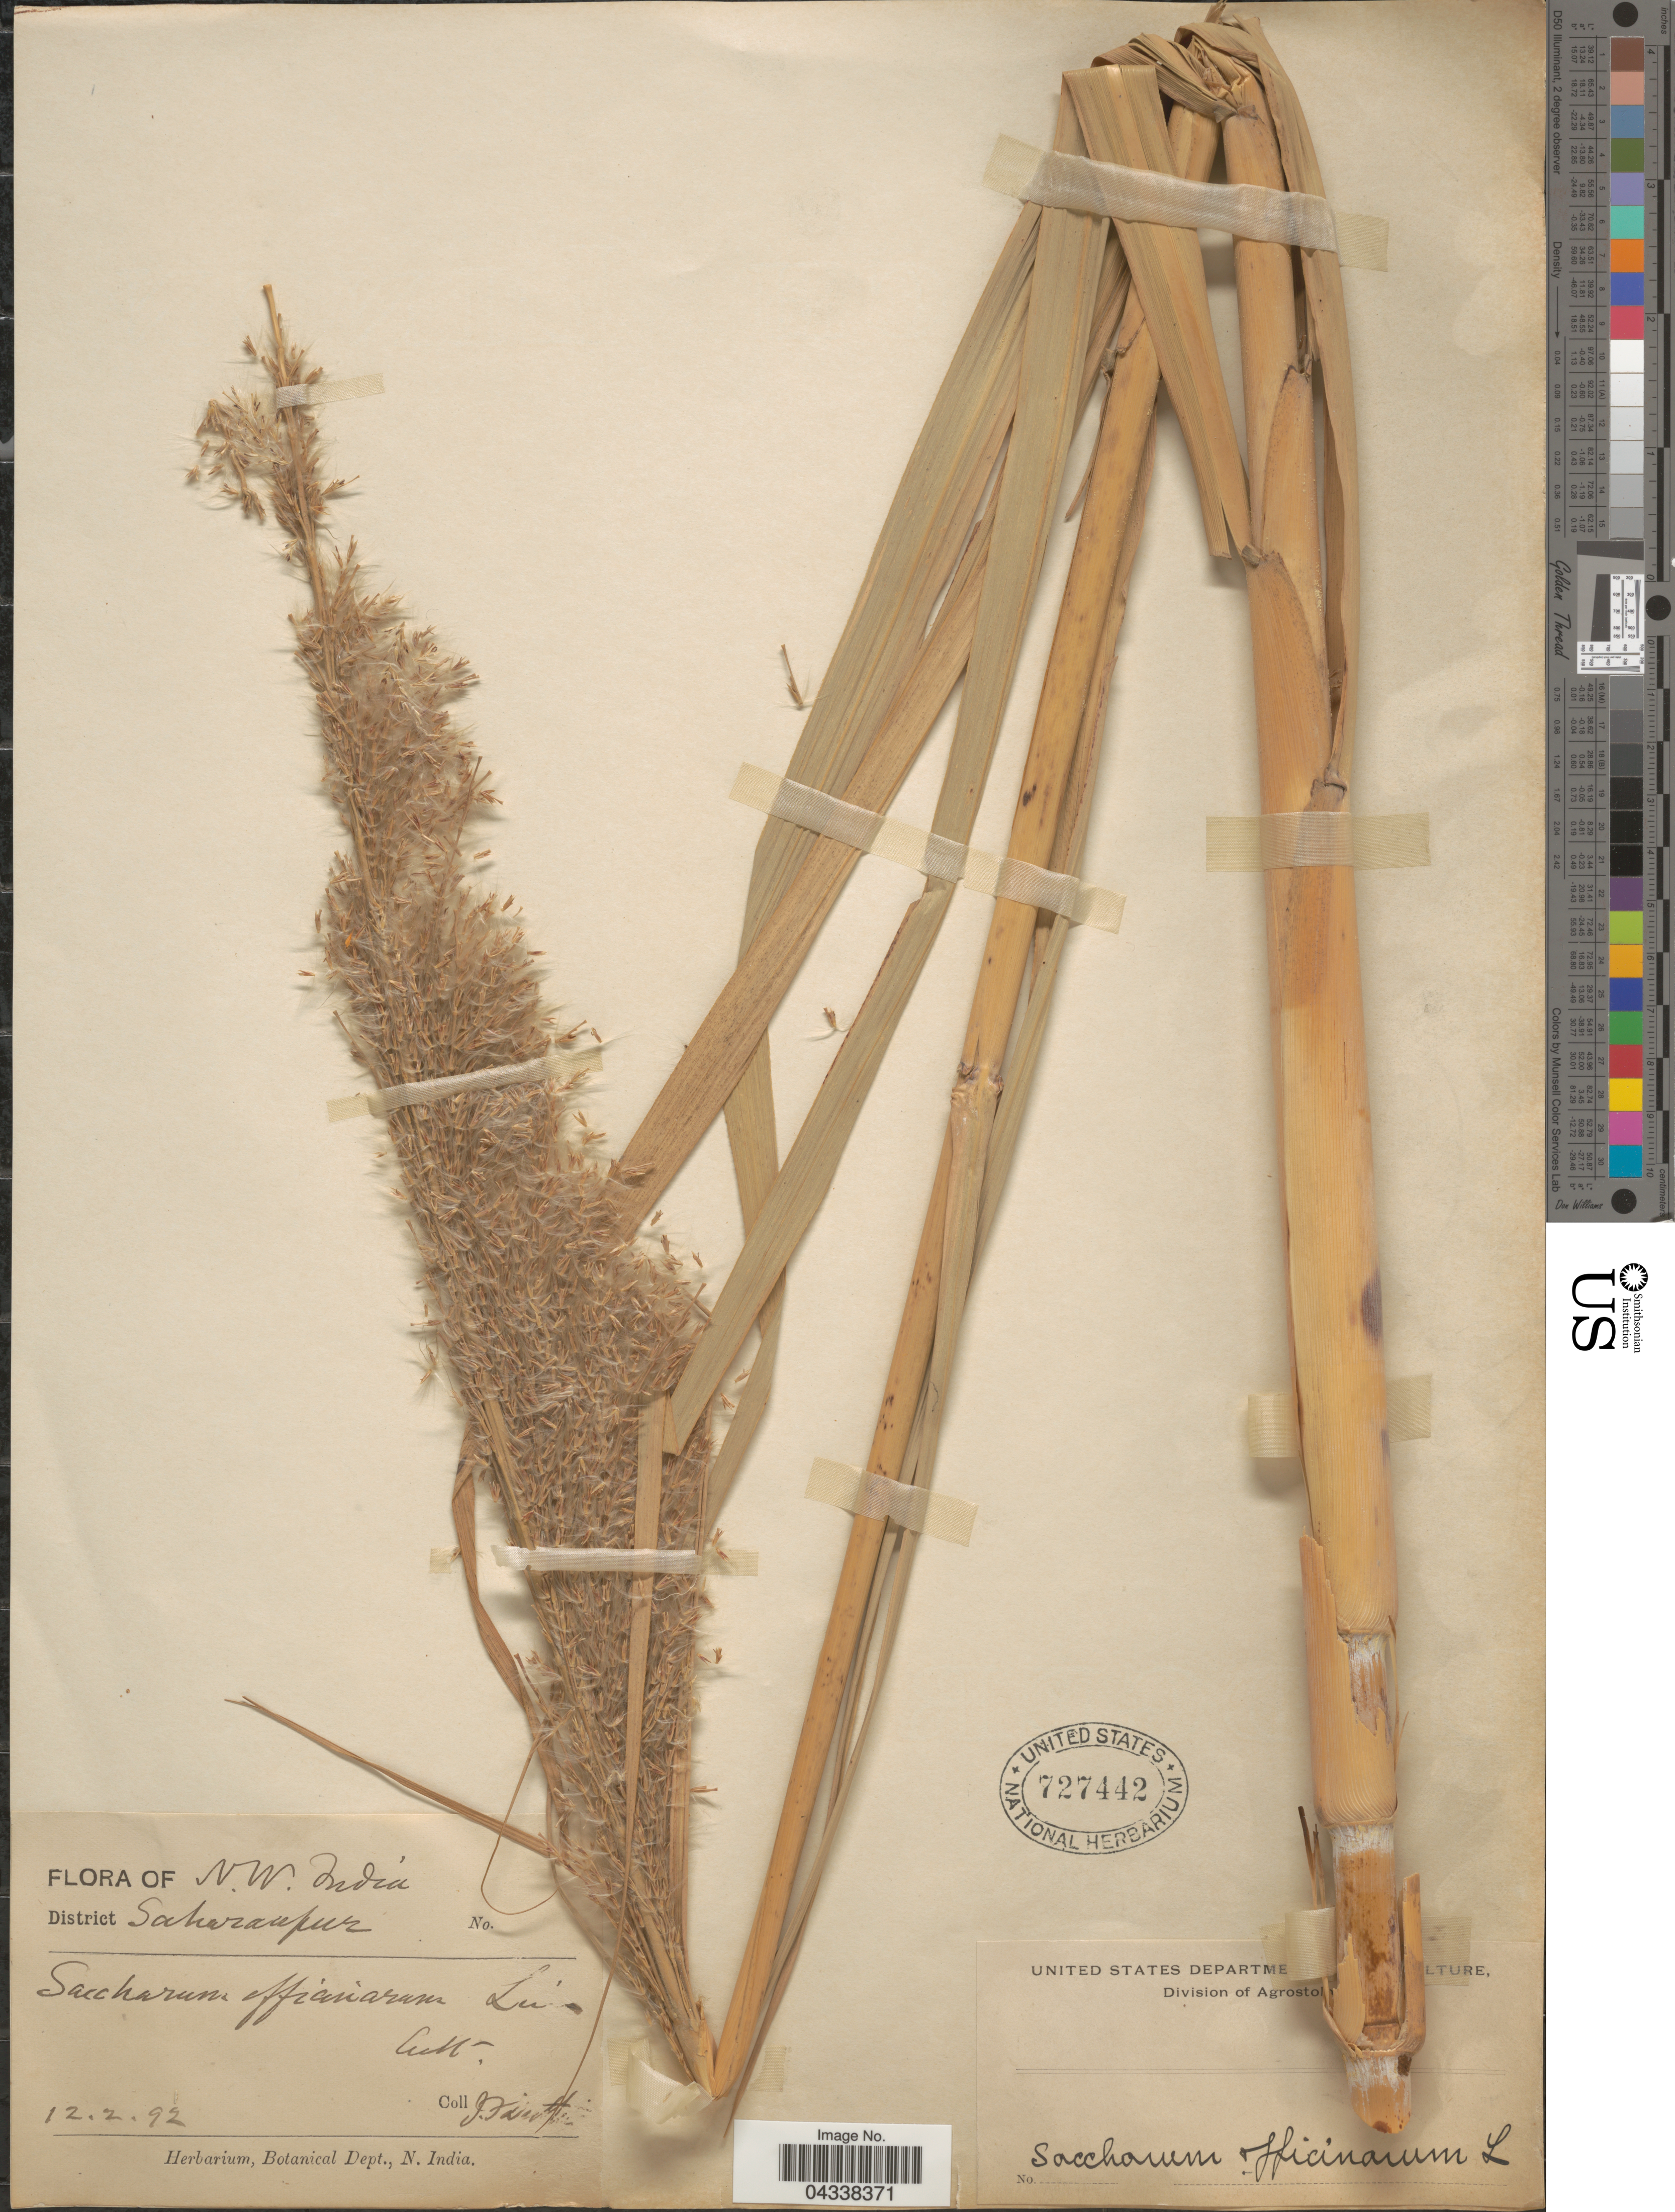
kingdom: Plantae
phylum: Tracheophyta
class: Liliopsida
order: Poales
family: Poaceae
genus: Saccharum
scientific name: Saccharum officinarum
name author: L.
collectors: J. F. Duthie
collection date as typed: Transcribed d/m/y: 12/2/92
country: India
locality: N. W. India. District. Saharanpur.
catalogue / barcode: US 727442